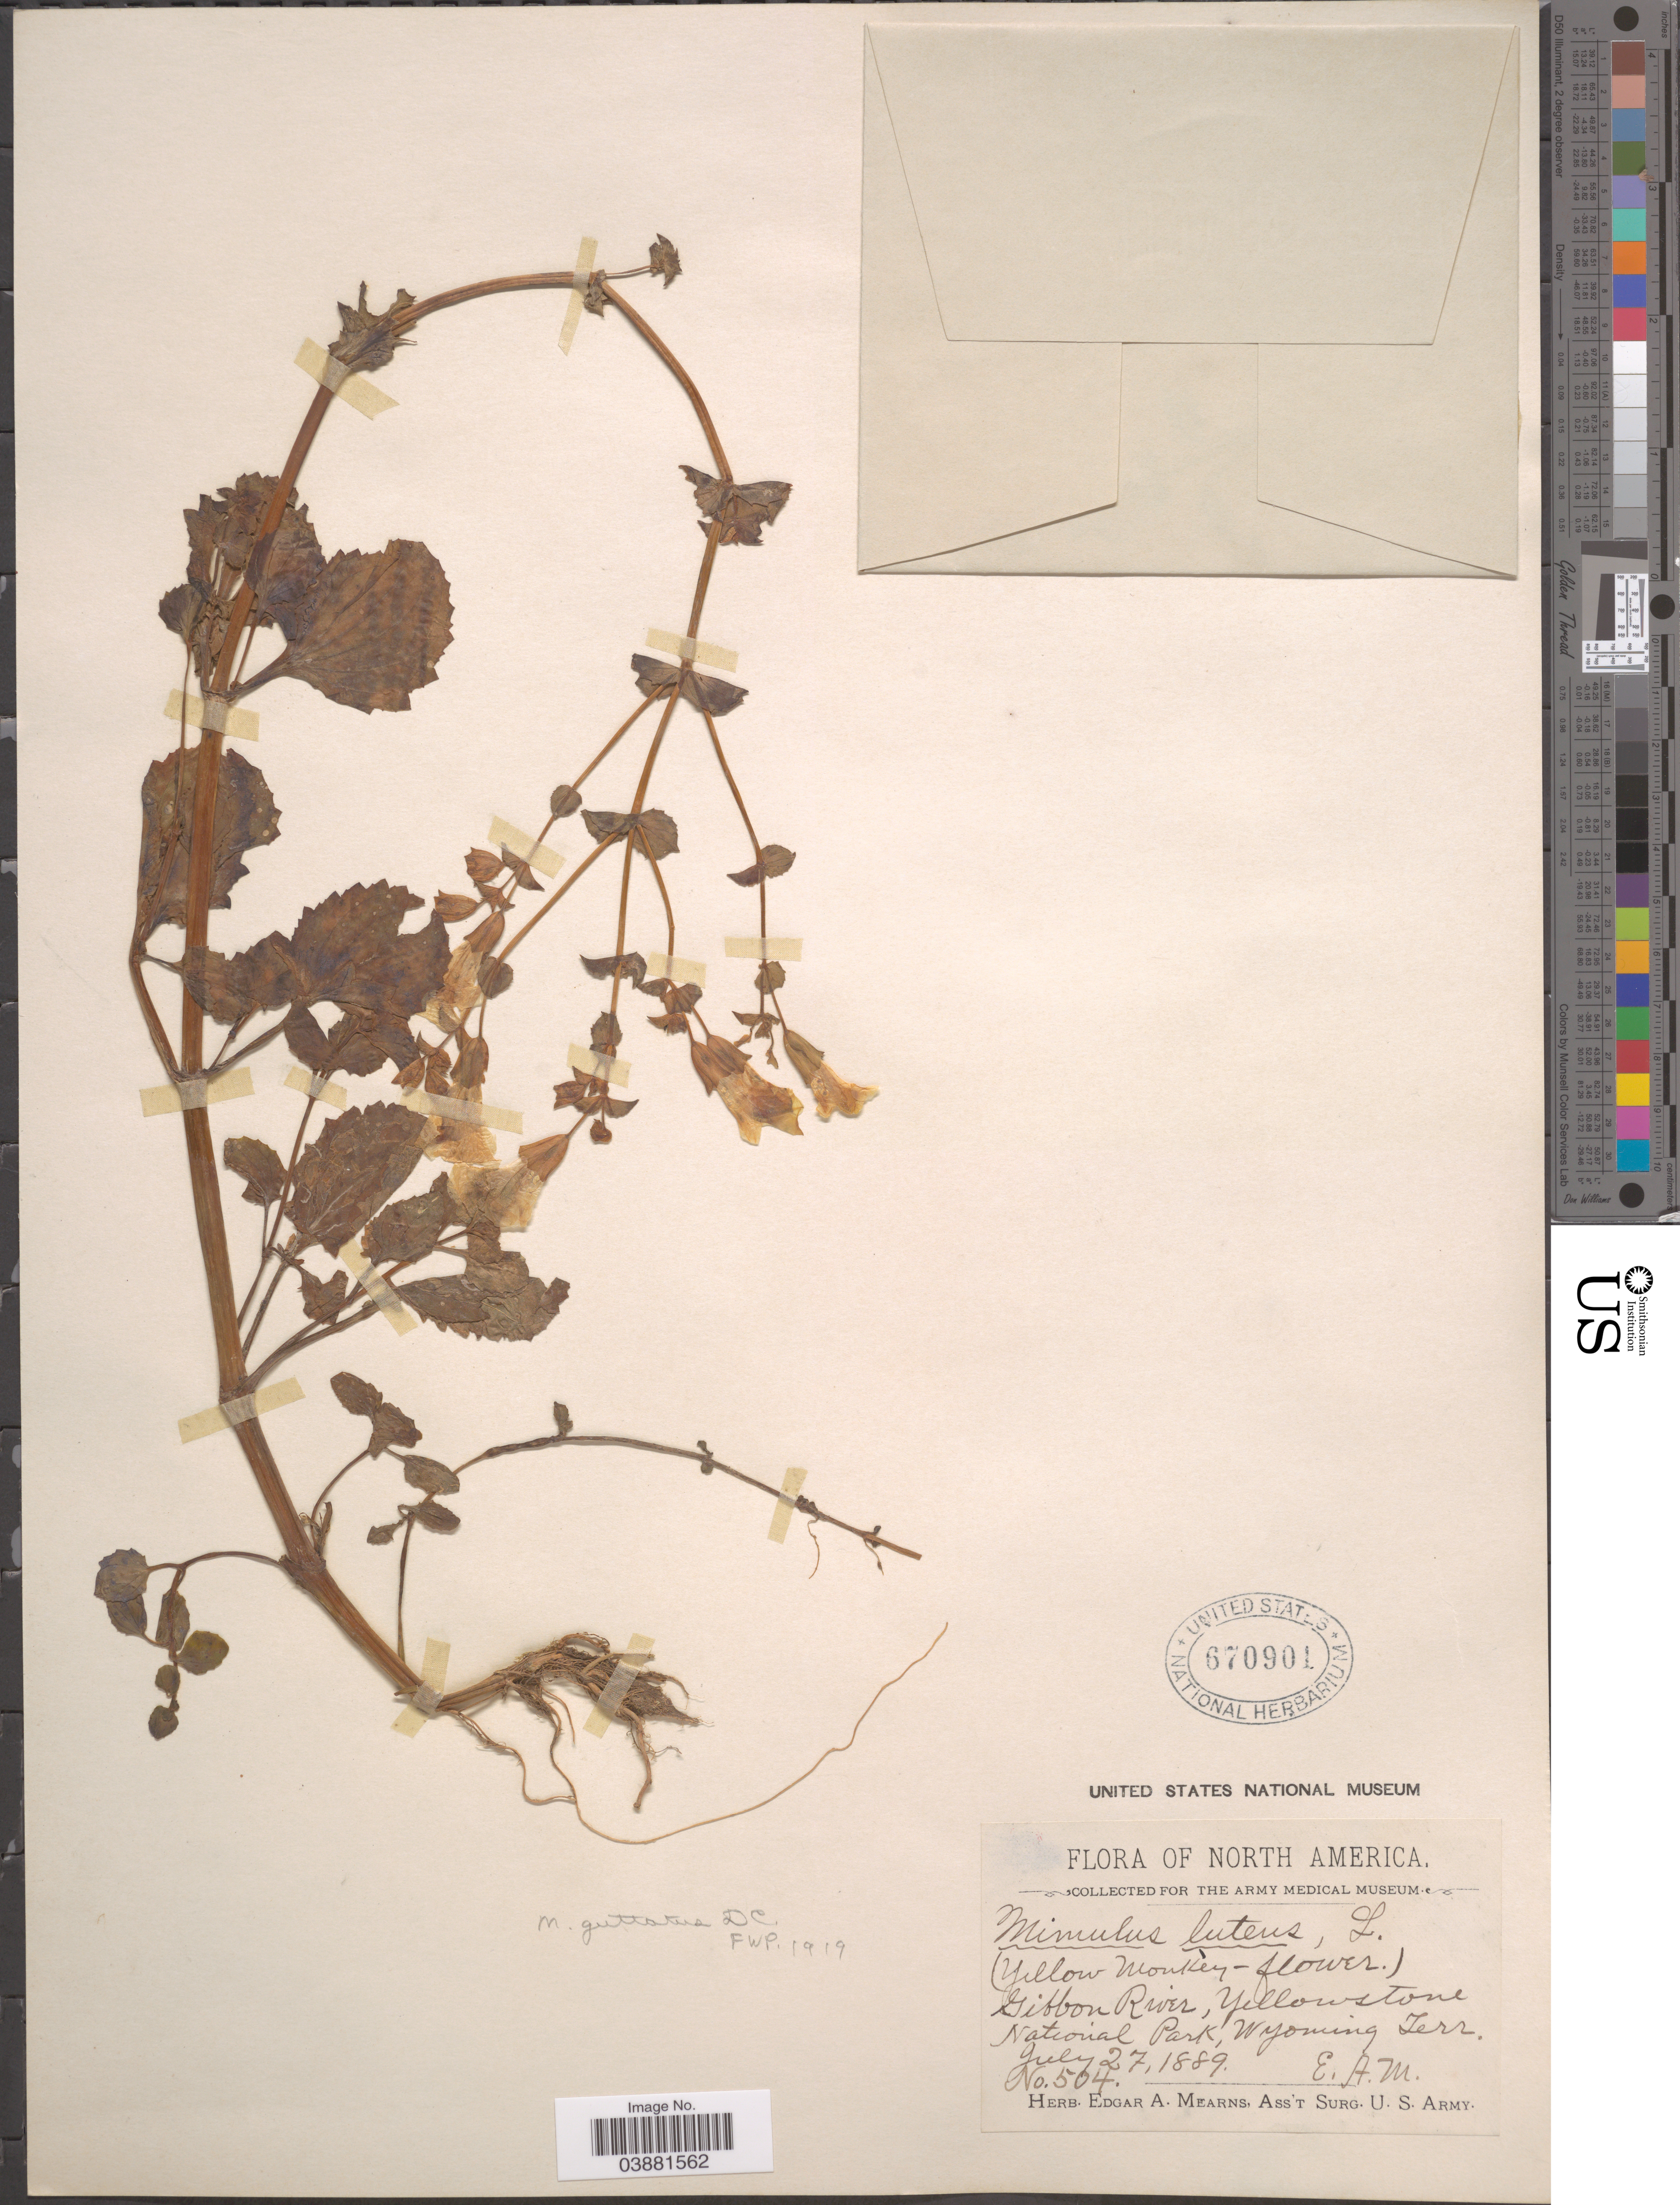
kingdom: Plantae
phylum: Tracheophyta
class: Magnoliopsida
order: Lamiales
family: Phrymaceae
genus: Mimulus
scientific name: Mimulus guttatus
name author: DC.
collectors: E. A. Mearns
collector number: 504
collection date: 1889-07-27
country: United States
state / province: Wyoming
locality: Gibbon River, Yellowstone National Park, Wyoming Terr.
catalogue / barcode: US 670901